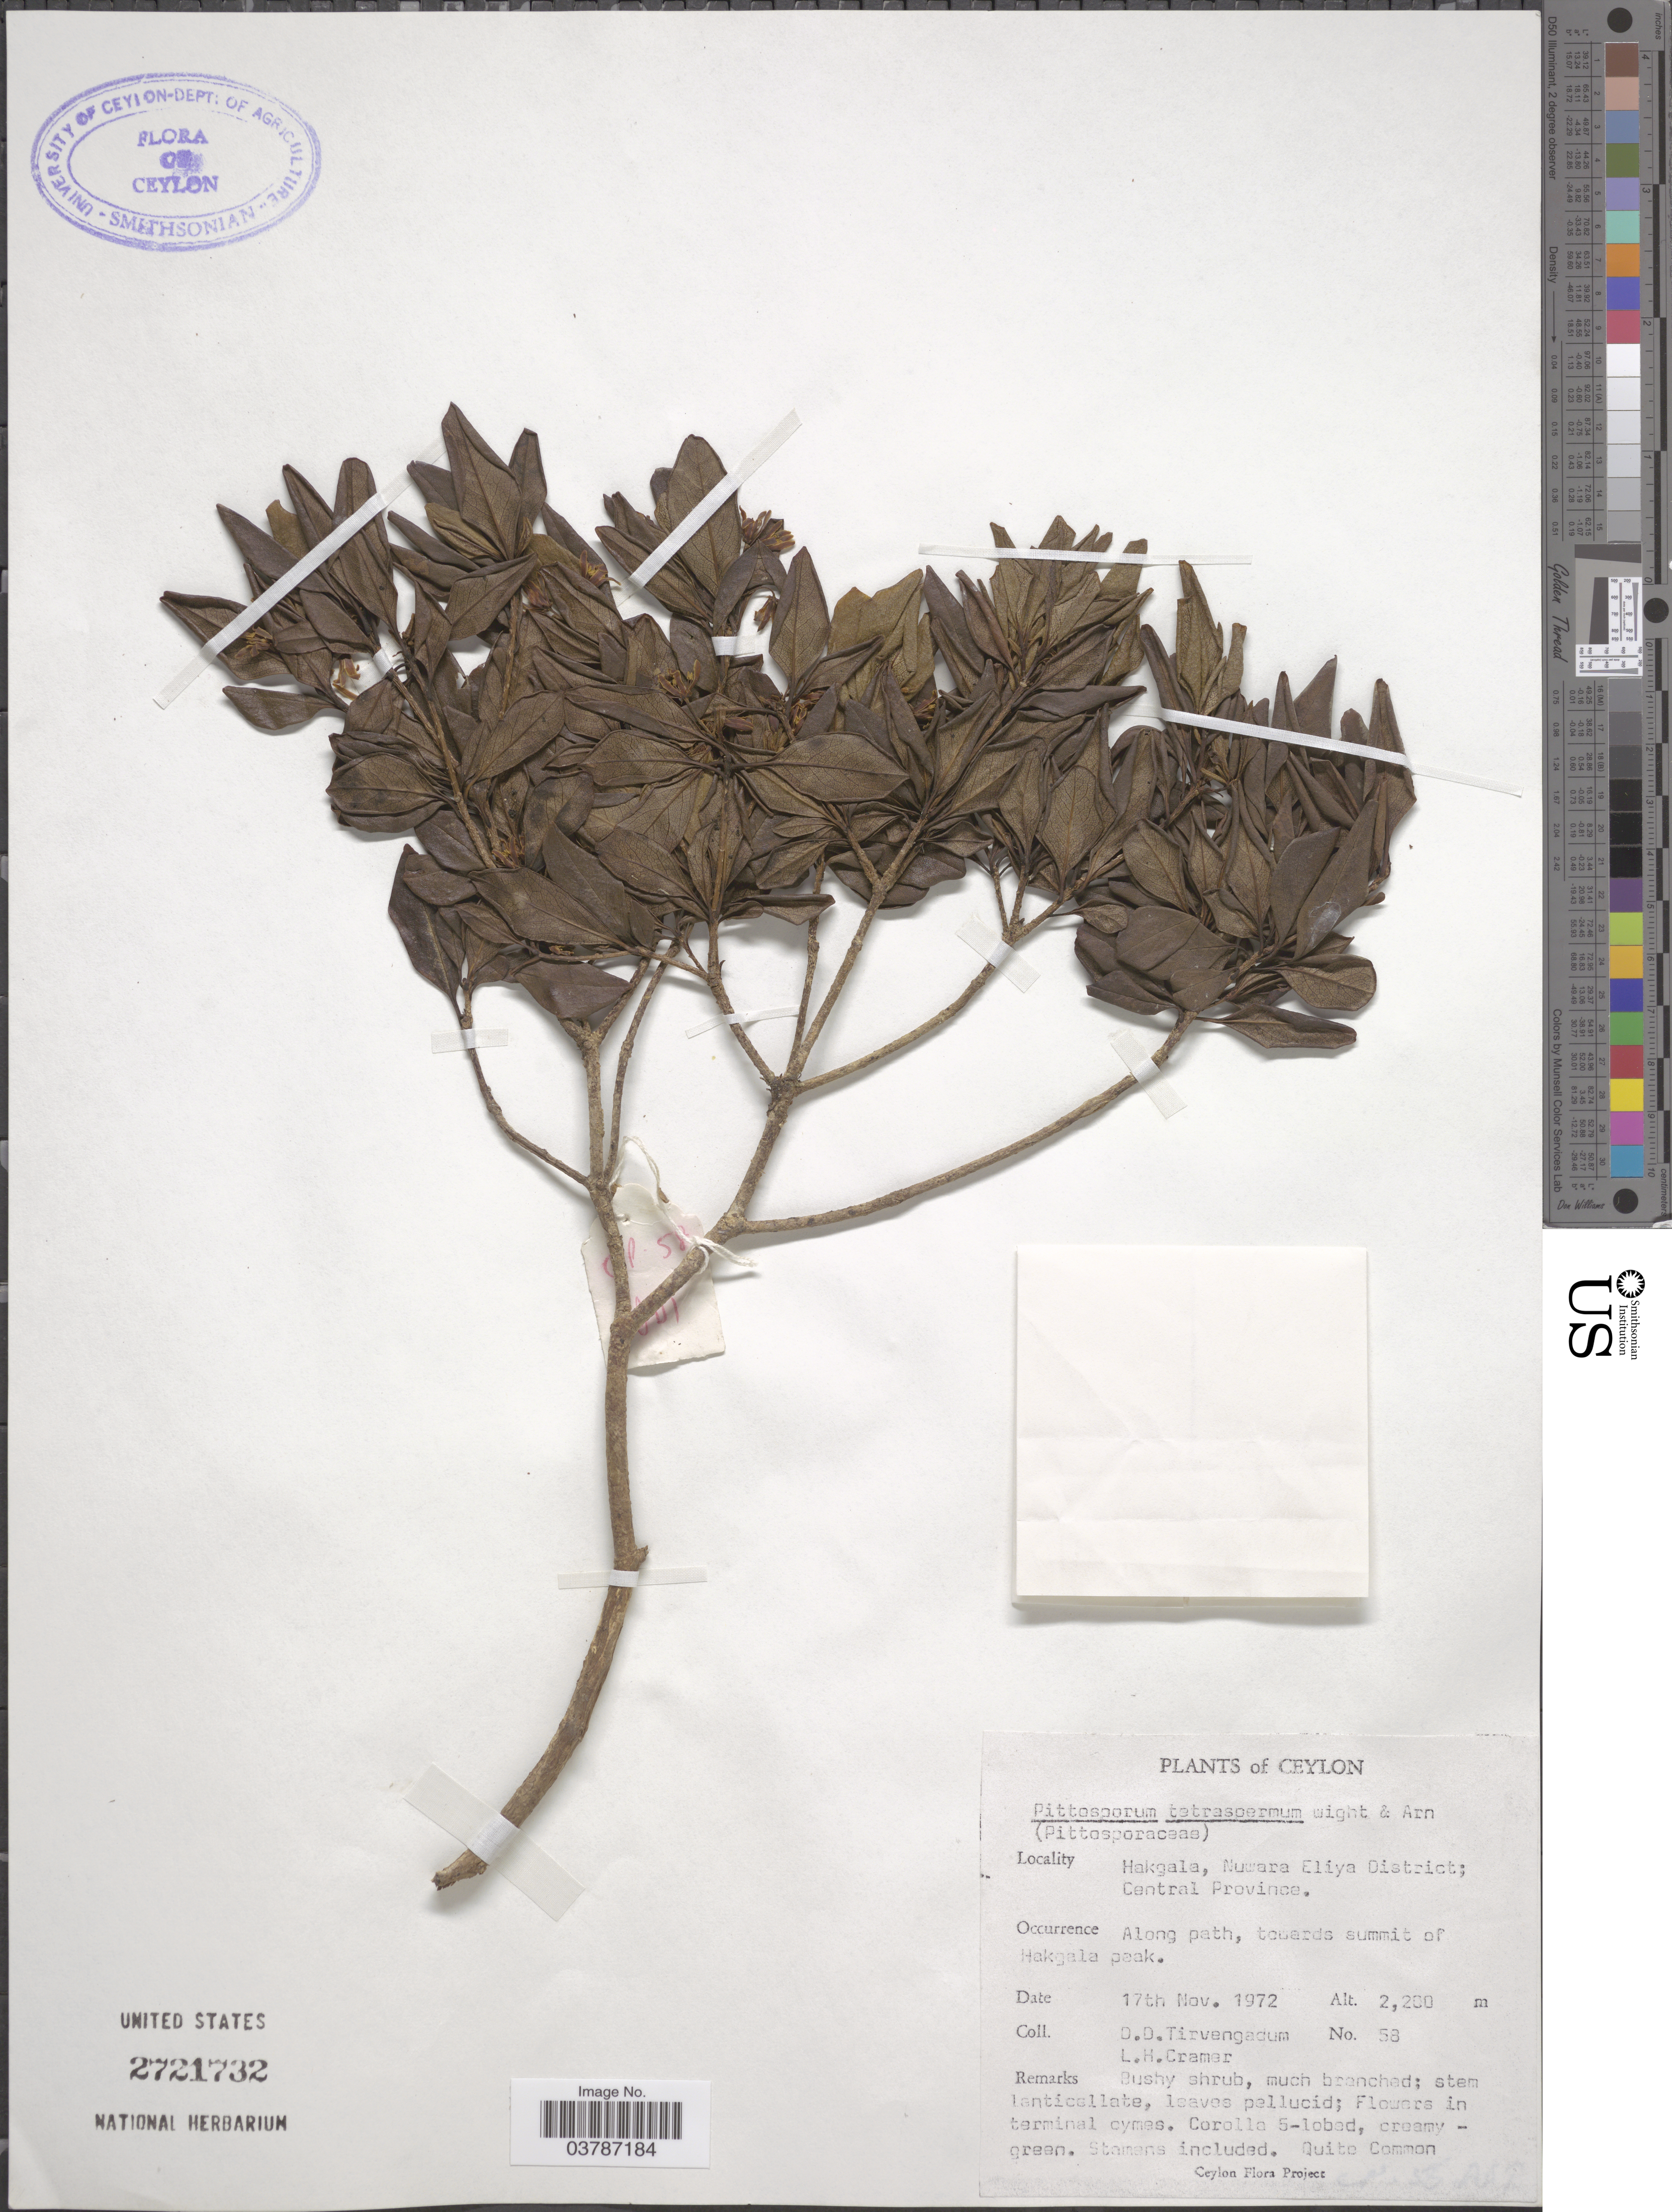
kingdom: Plantae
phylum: Tracheophyta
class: Magnoliopsida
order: Apiales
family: Pittosporaceae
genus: Pittosporum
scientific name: Pittosporum tetraspermum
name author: Wight & Arn.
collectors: D. Tirvengadum & L. H. Cramer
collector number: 58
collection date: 1972-11-17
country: Sri Lanka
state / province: Central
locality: Ceylon. Hakgala, Nuwara Eliya District. Along path, towards summit of Hakgala peak.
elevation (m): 2200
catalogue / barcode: US 2721732